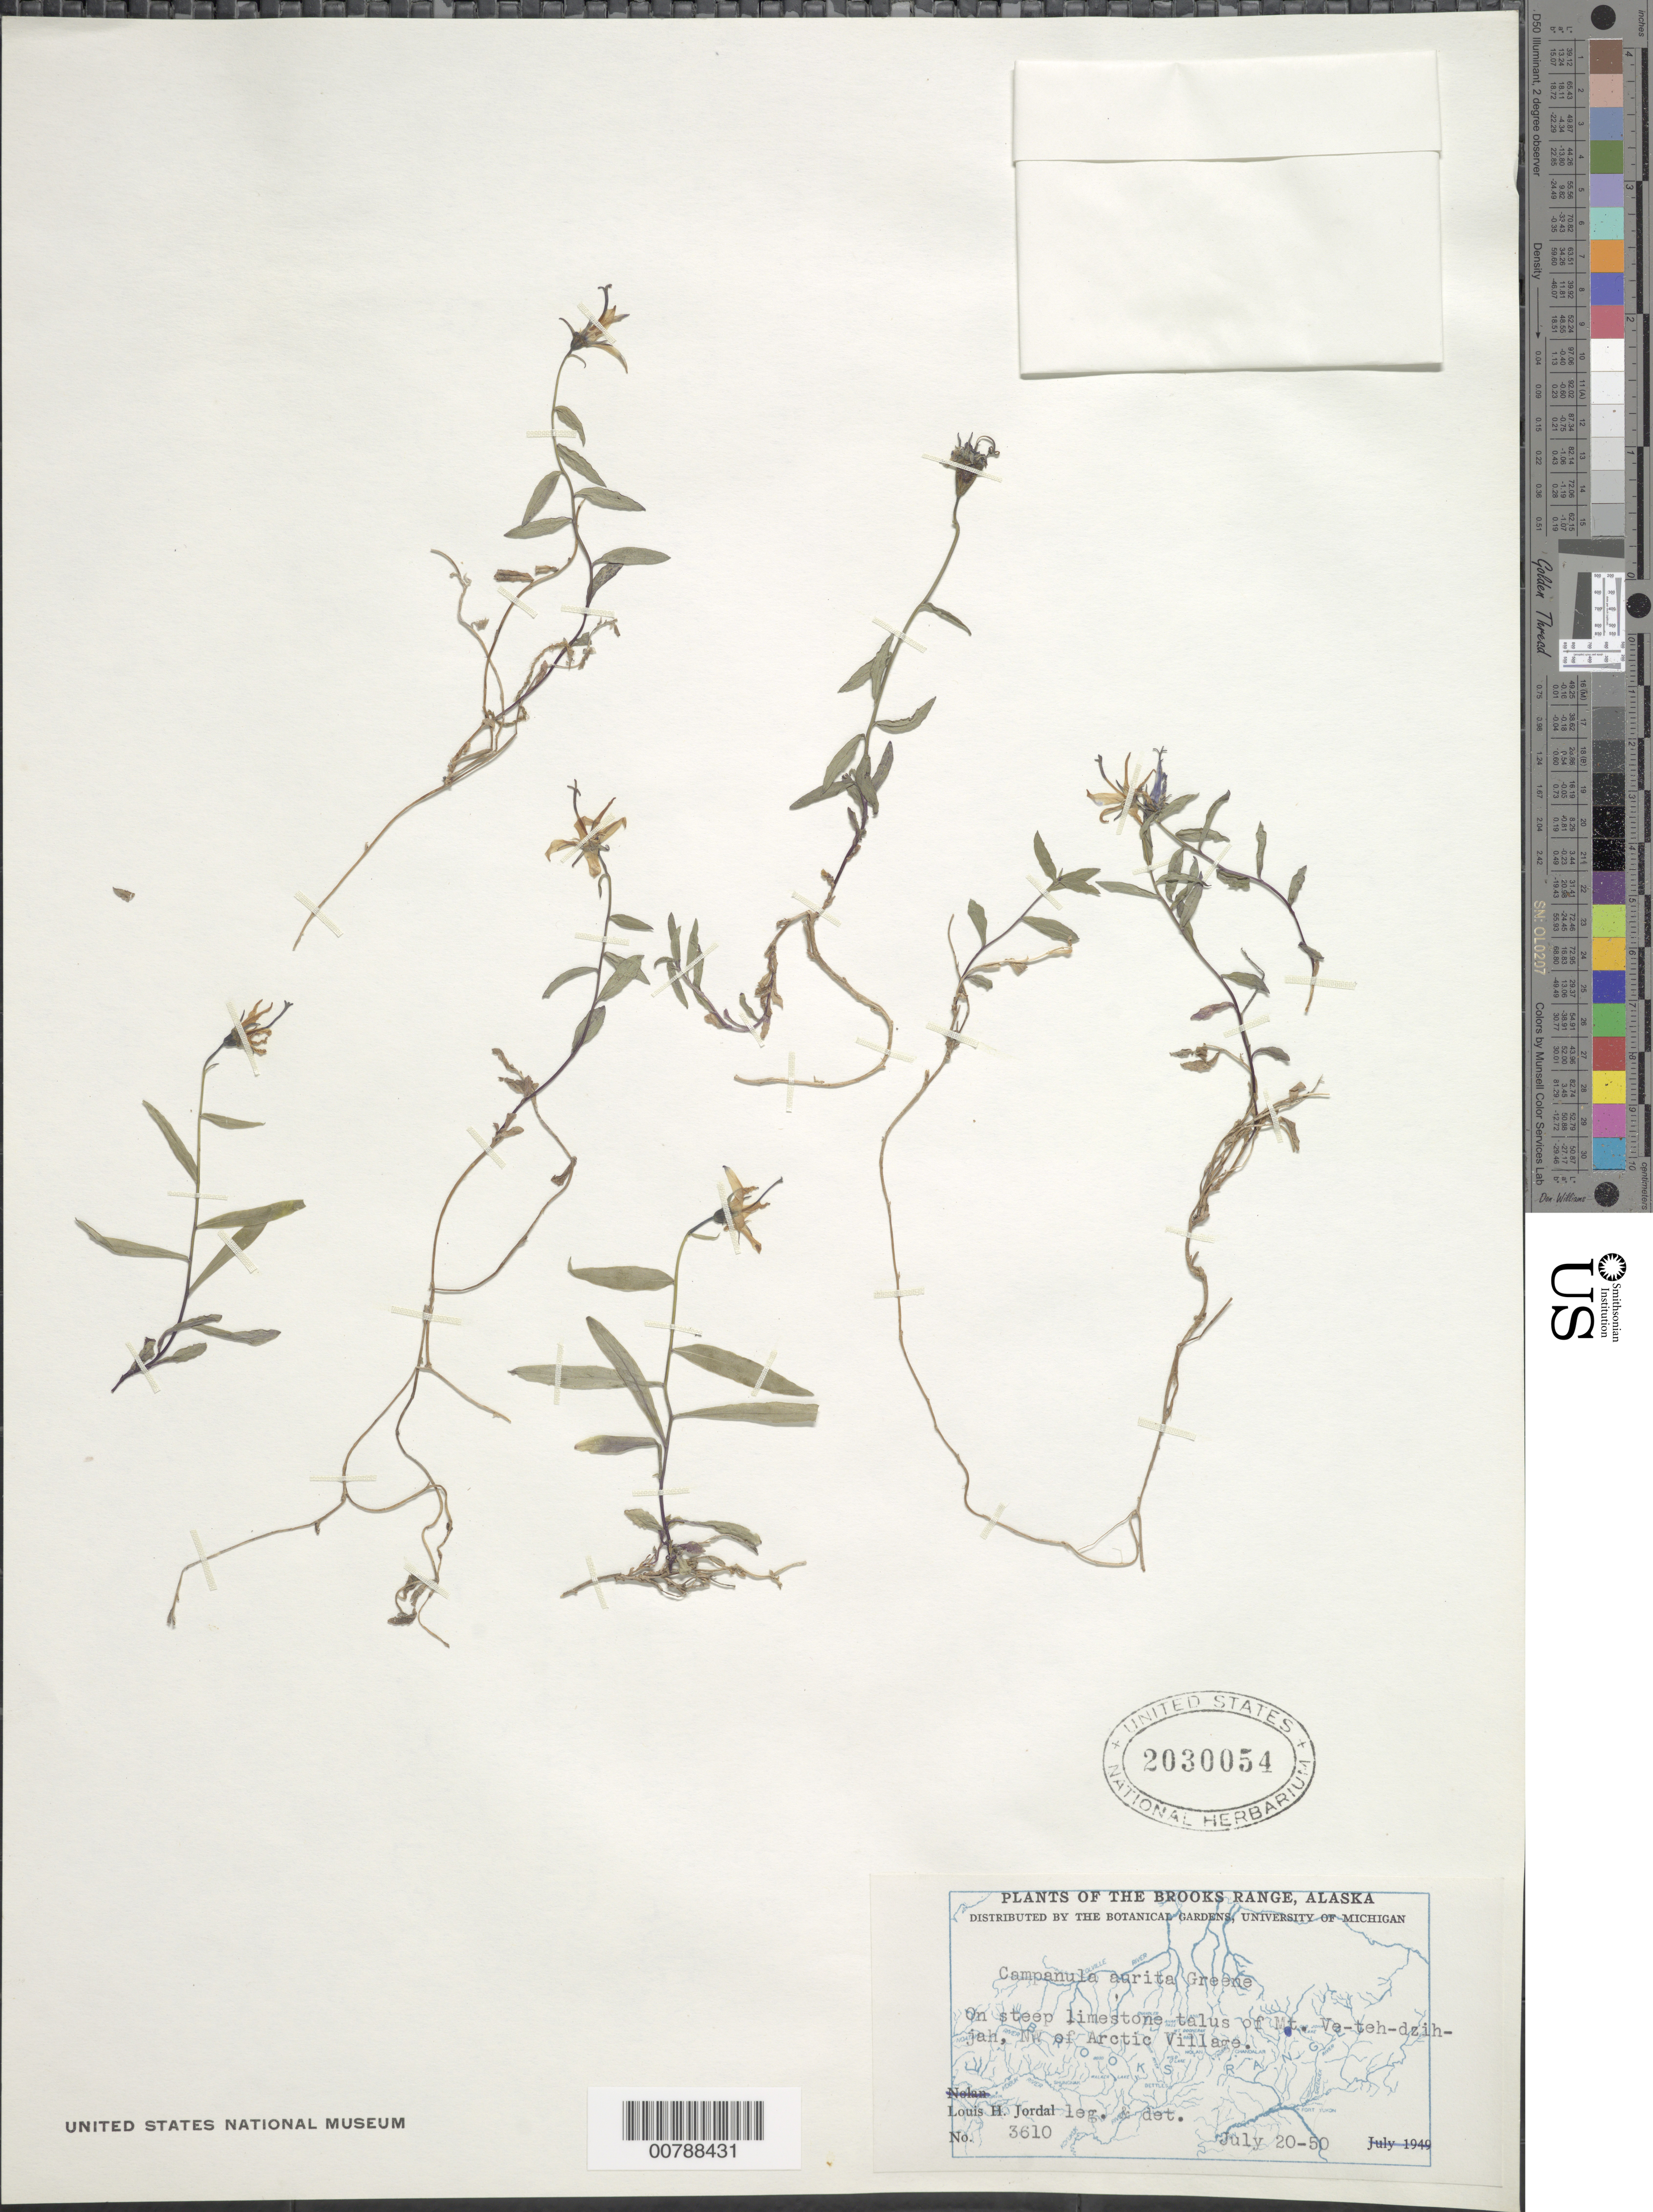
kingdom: Plantae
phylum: Tracheophyta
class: Magnoliopsida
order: Asterales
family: Campanulaceae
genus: Campanula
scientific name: Campanula aurita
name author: Greene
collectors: L. Jordal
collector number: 3610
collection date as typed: July 20-50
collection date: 1950-07-20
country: United States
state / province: Alaska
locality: Mt. Ve-teh-dzih-jah, NW of Arctic Village.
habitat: On steep limestone talus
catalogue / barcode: US 2030054